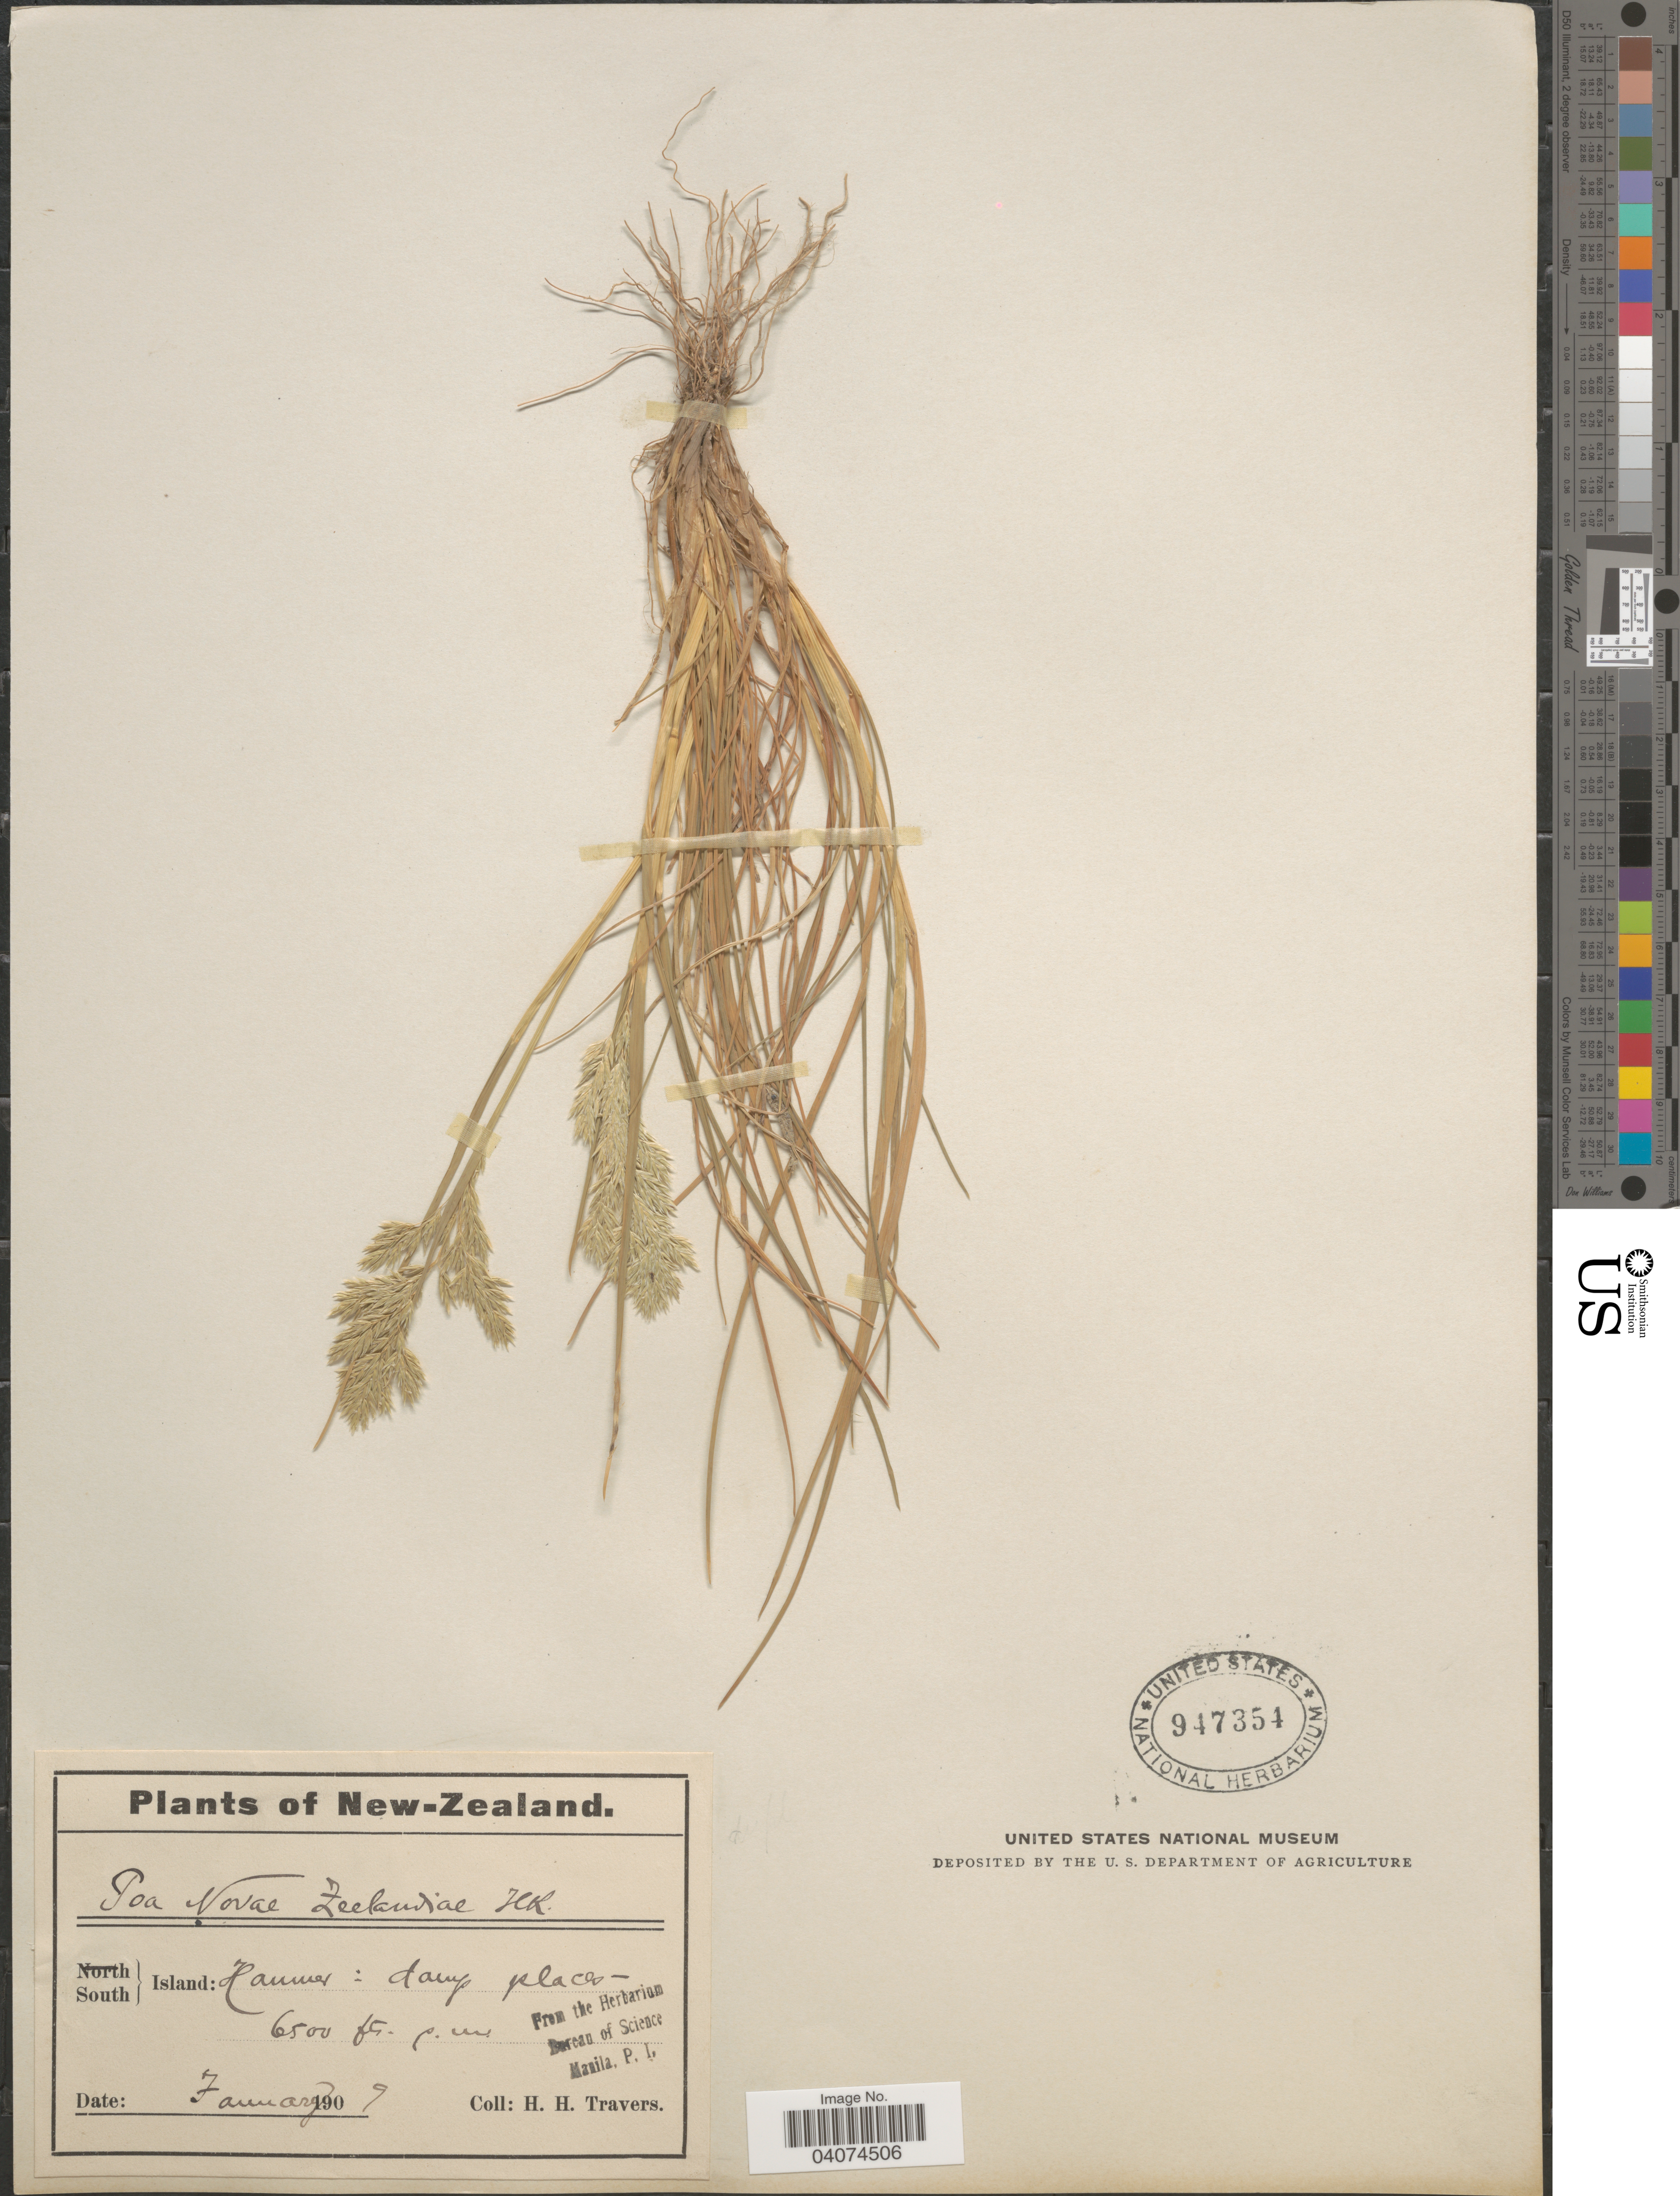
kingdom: Plantae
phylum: Tracheophyta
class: Liliopsida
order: Poales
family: Poaceae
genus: Poa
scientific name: Poa novae-zelandiae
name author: Hack.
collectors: H. Travers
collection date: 1909-01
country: New Zealand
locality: South Island: Hanmer: damp places.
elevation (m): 1981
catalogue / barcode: US 947354